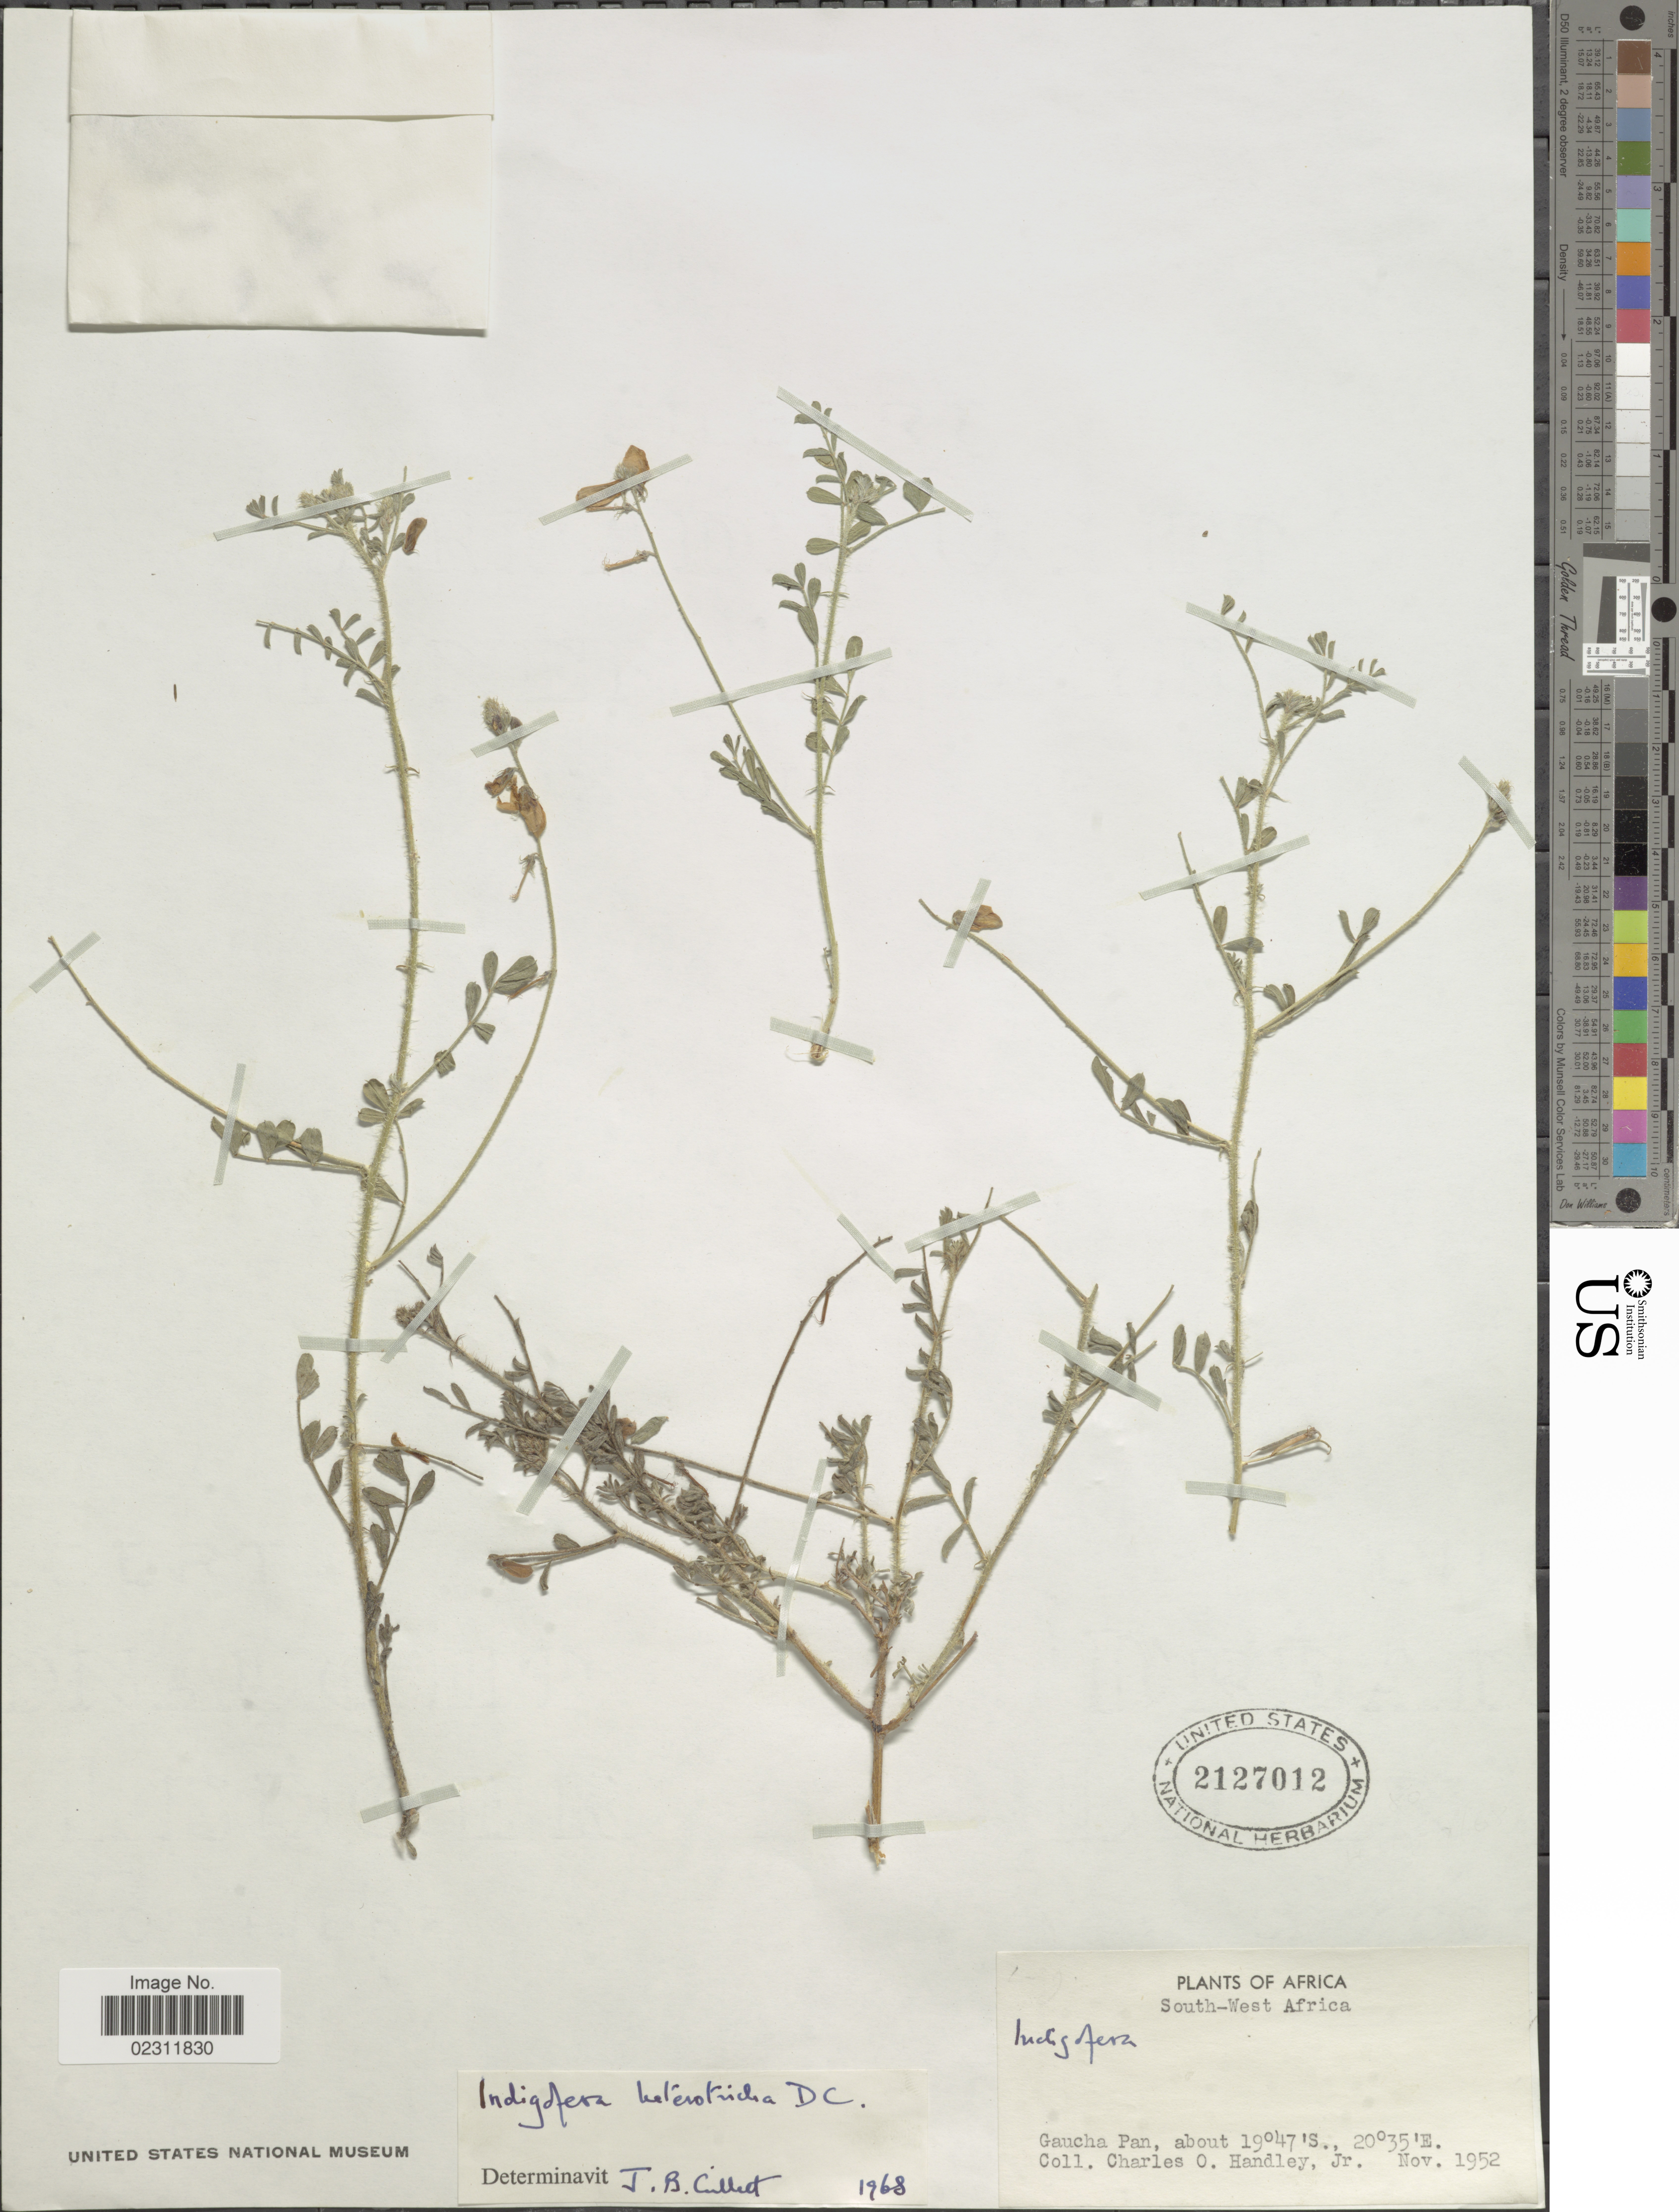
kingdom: Plantae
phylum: Tracheophyta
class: Magnoliopsida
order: Fabales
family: Fabaceae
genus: Indigofera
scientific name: Indigofera heterotricha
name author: DC.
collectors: C. Handley Jr.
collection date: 1952-11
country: Namibia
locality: South-West Africa, Gaucha Pan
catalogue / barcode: US 2127012